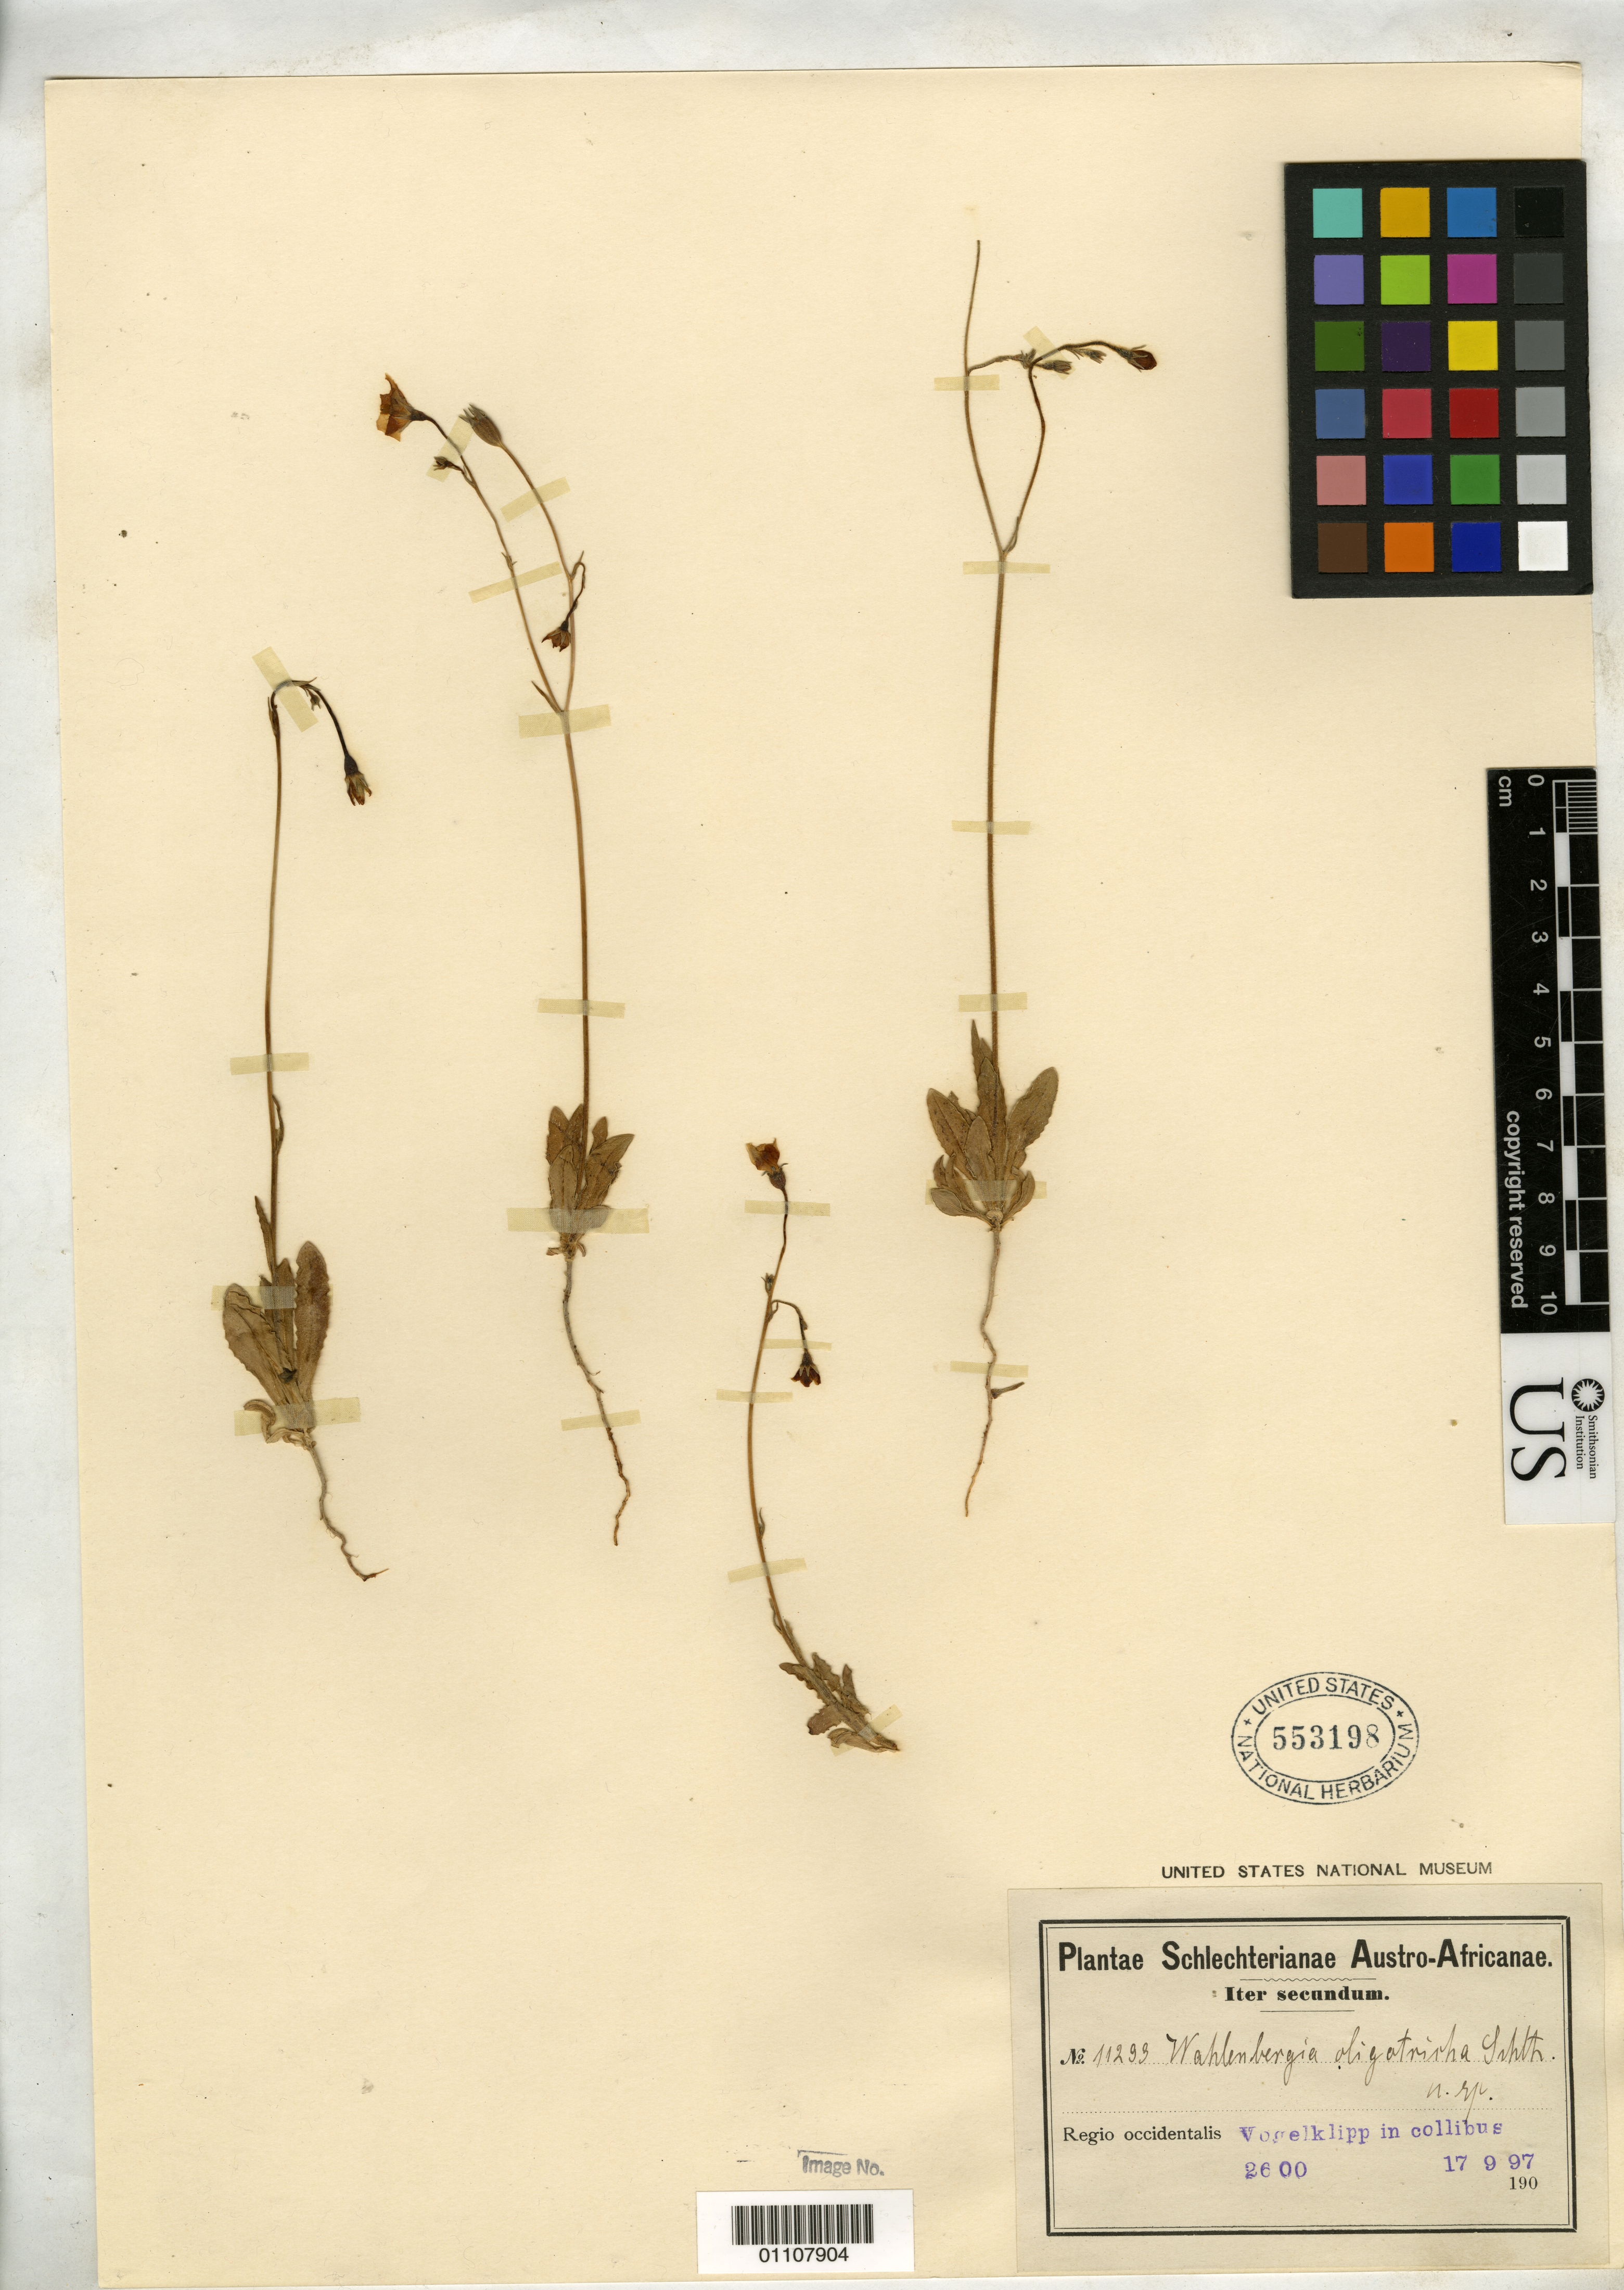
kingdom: Plantae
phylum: Tracheophyta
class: Magnoliopsida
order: Asterales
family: Campanulaceae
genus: Wahlenbergia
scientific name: Wahlenbergia oligotricha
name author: Schltr. & Brehmer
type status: Isotype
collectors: F. R. R. Schlechter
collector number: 11293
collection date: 1897-09-17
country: South Africa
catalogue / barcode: US 553198